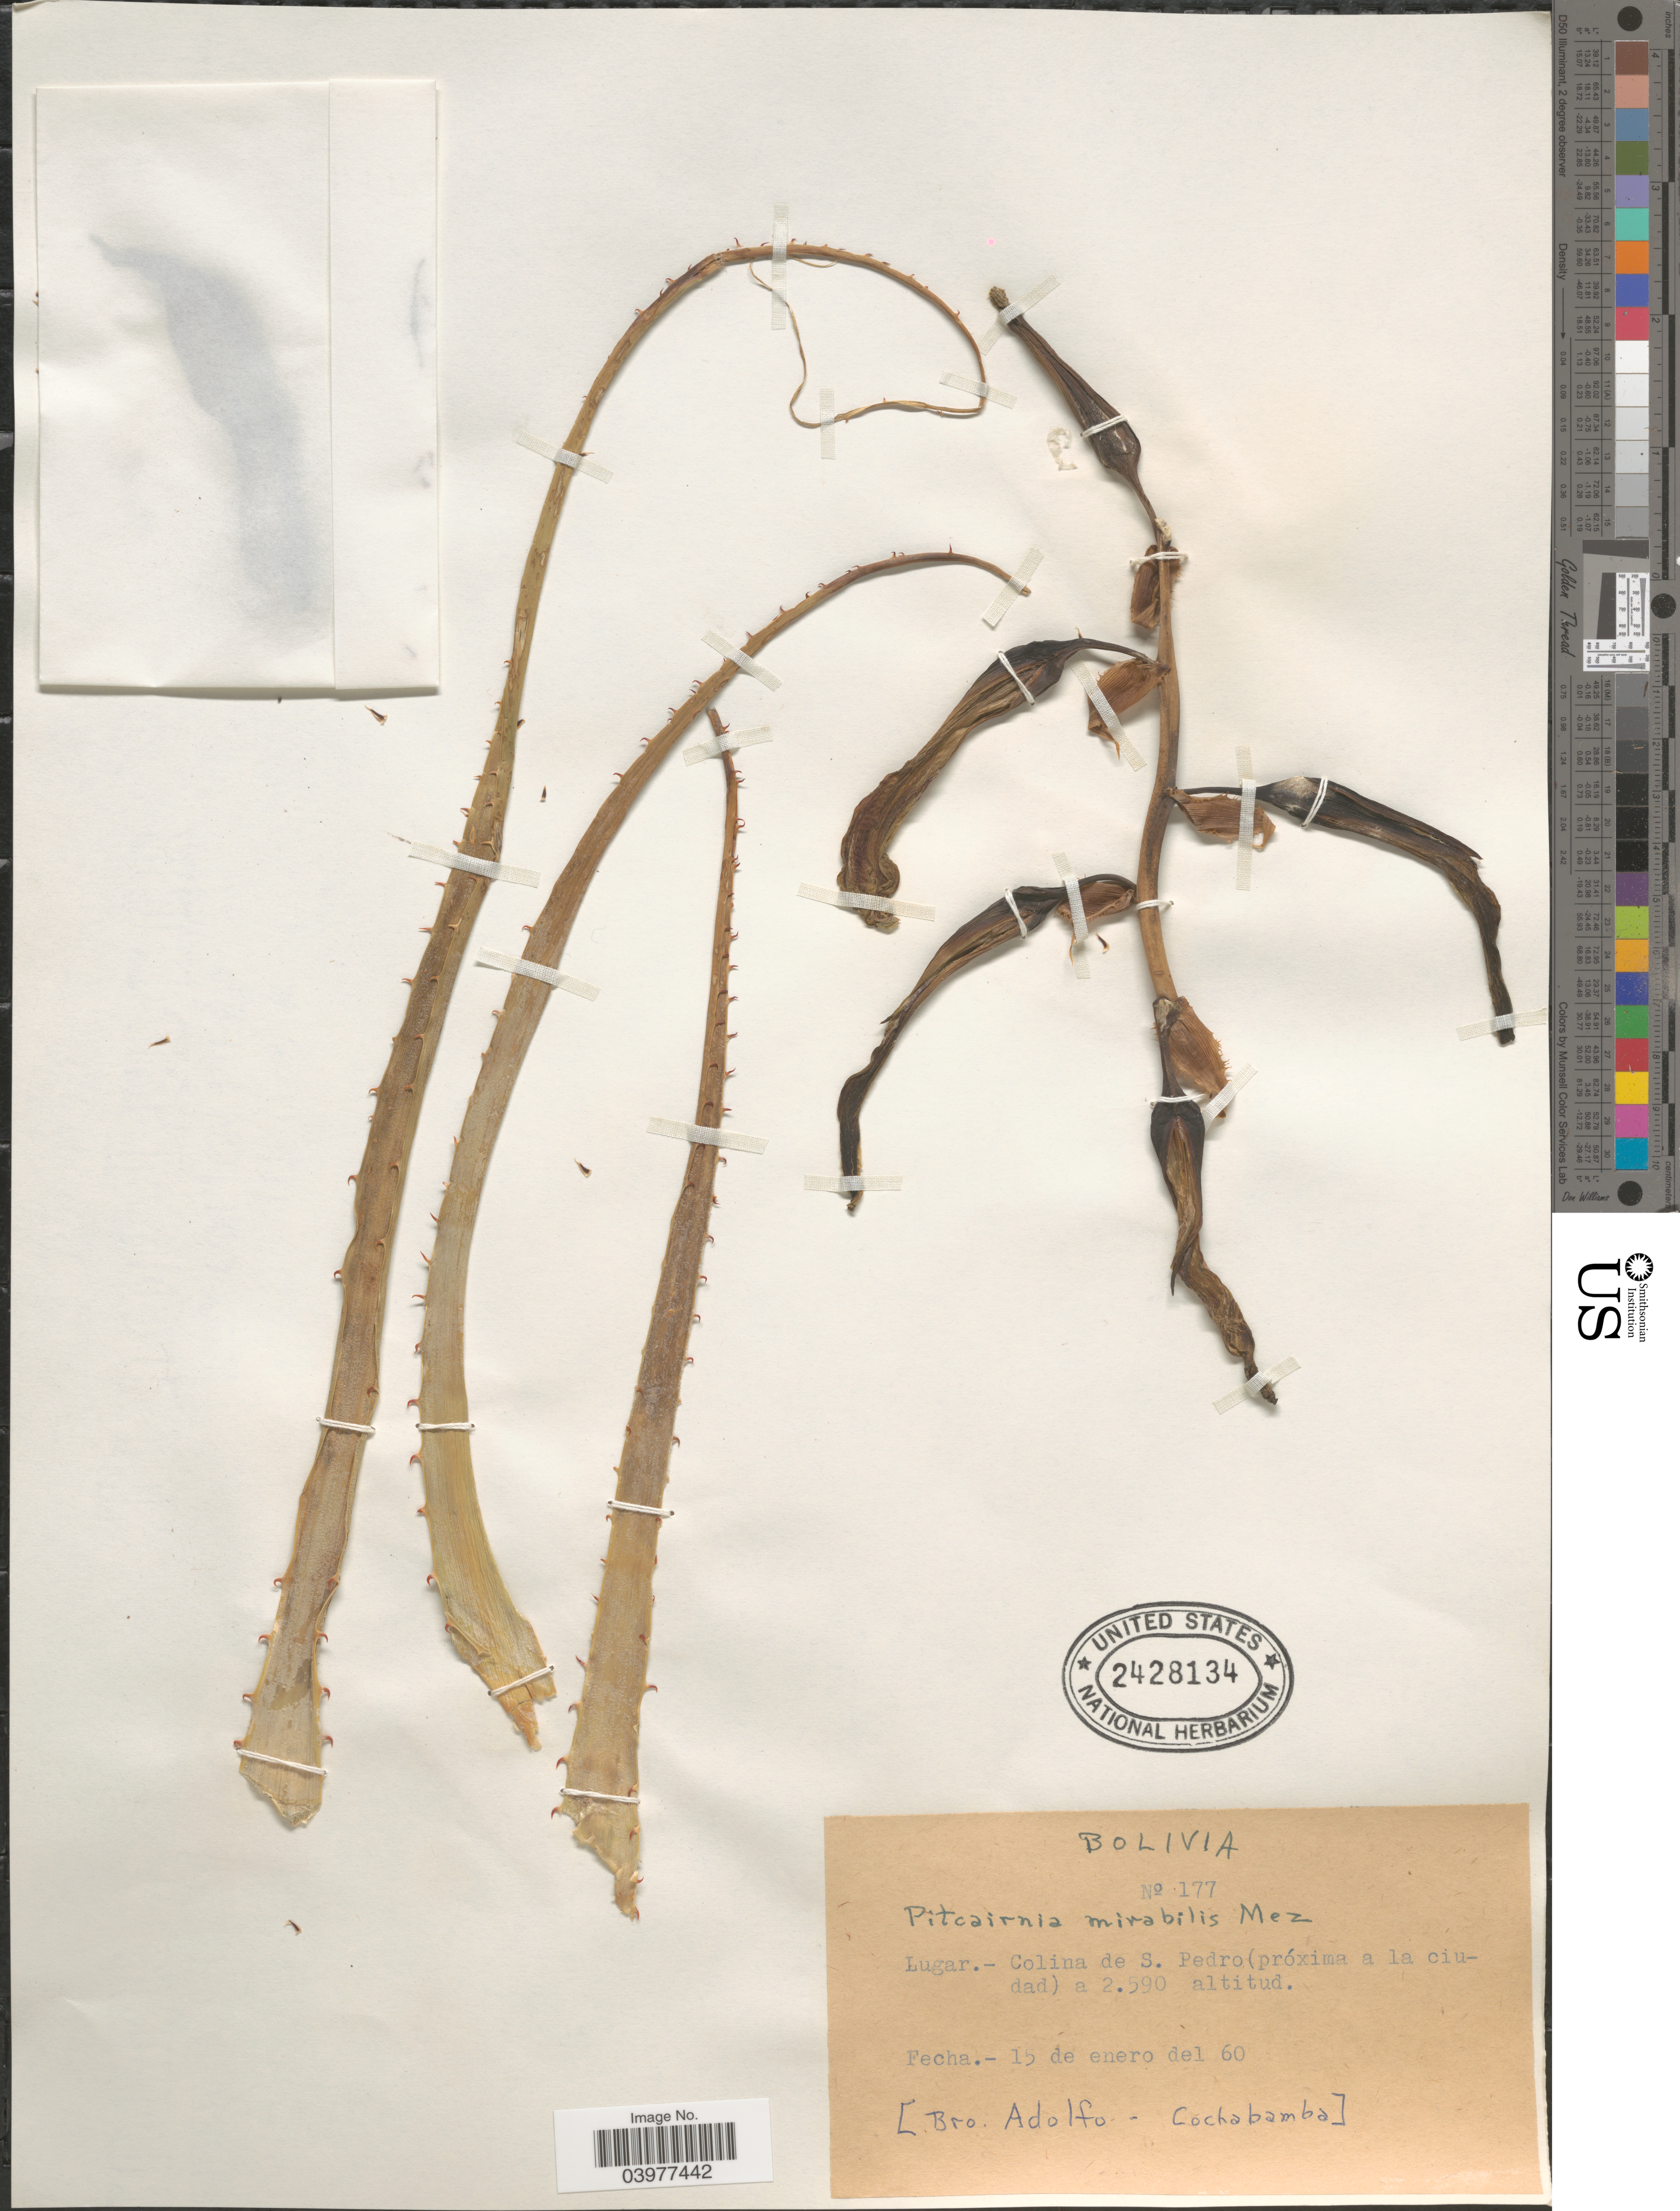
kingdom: Plantae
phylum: Tracheophyta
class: Liliopsida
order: Poales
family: Bromeliaceae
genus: Puya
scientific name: Puya mirabilis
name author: (Mez) L.B. Sm.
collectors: Bro. Adolfo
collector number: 177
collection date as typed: Transcribed d/m/y: 15/1/60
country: Bolivia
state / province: Cochabamba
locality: Colina de S. Pedro (próxima a la ciudad).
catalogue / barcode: US 2428134